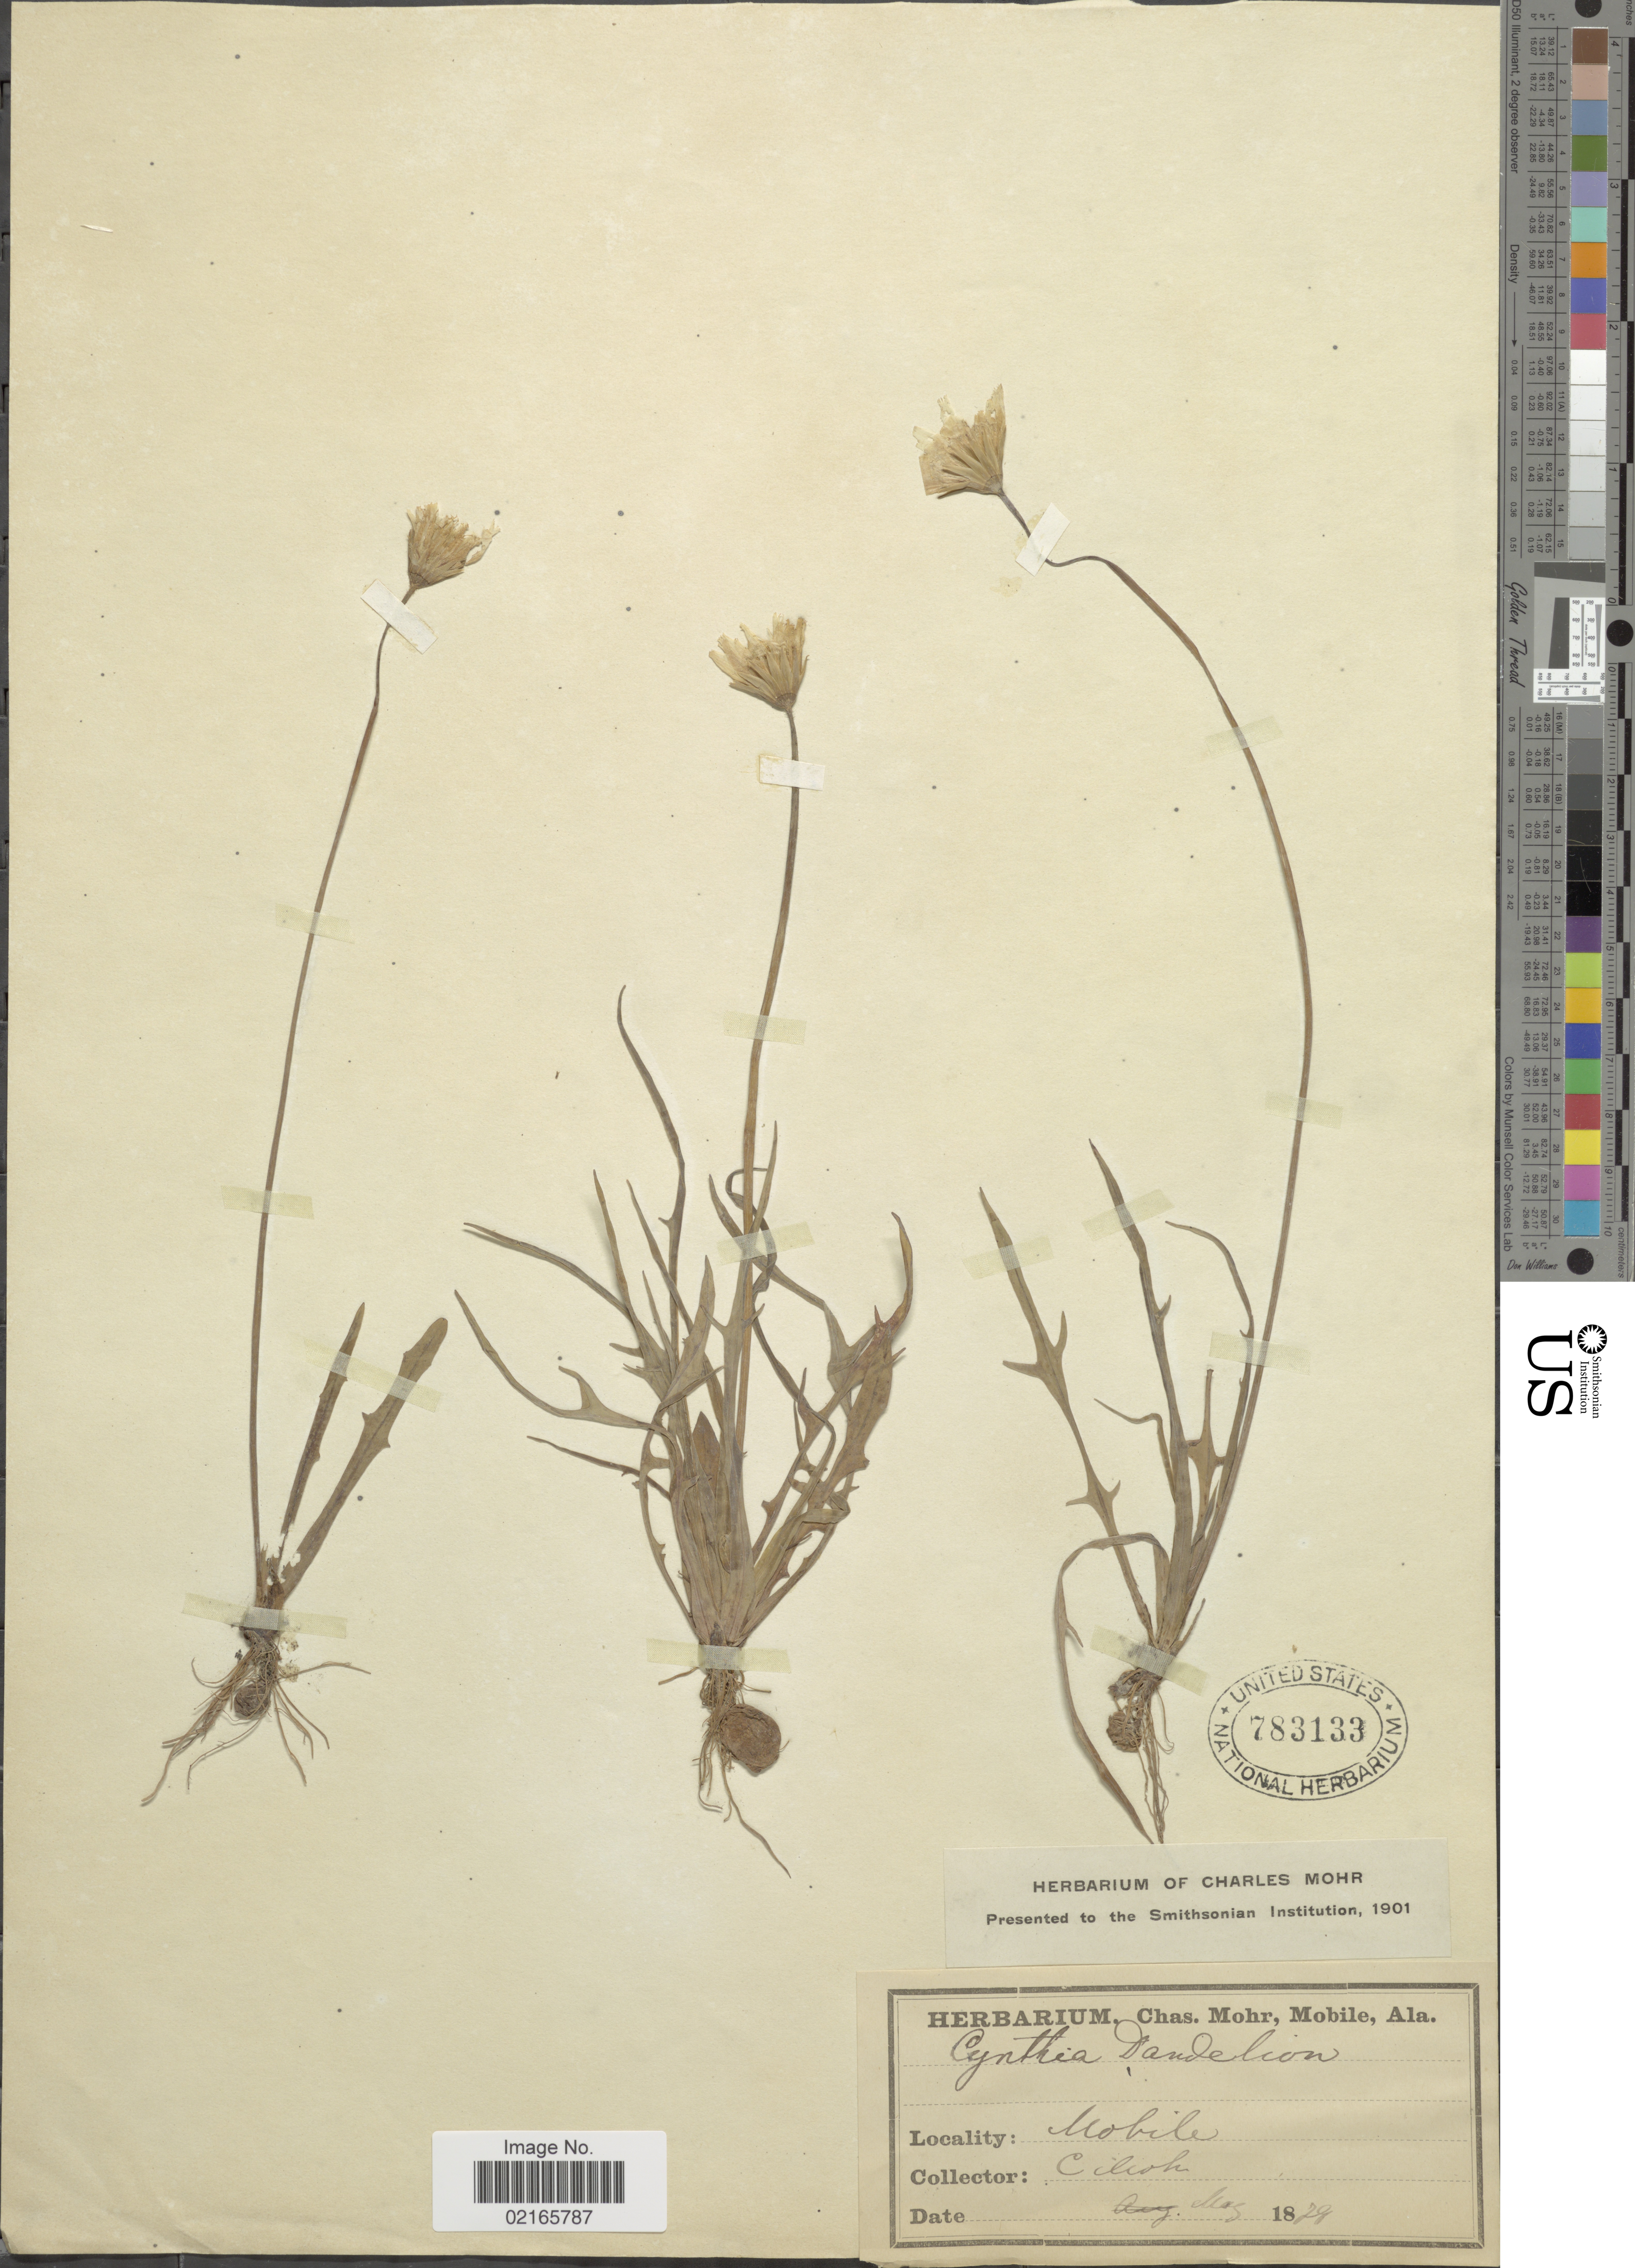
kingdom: Plantae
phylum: Tracheophyta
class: Magnoliopsida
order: Asterales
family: Asteraceae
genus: Krigia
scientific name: Krigia dandelion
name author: (L.) Nutt.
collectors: C. T. Mohr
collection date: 1878-05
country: United States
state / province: Alabama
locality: Mobile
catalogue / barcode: US 783133